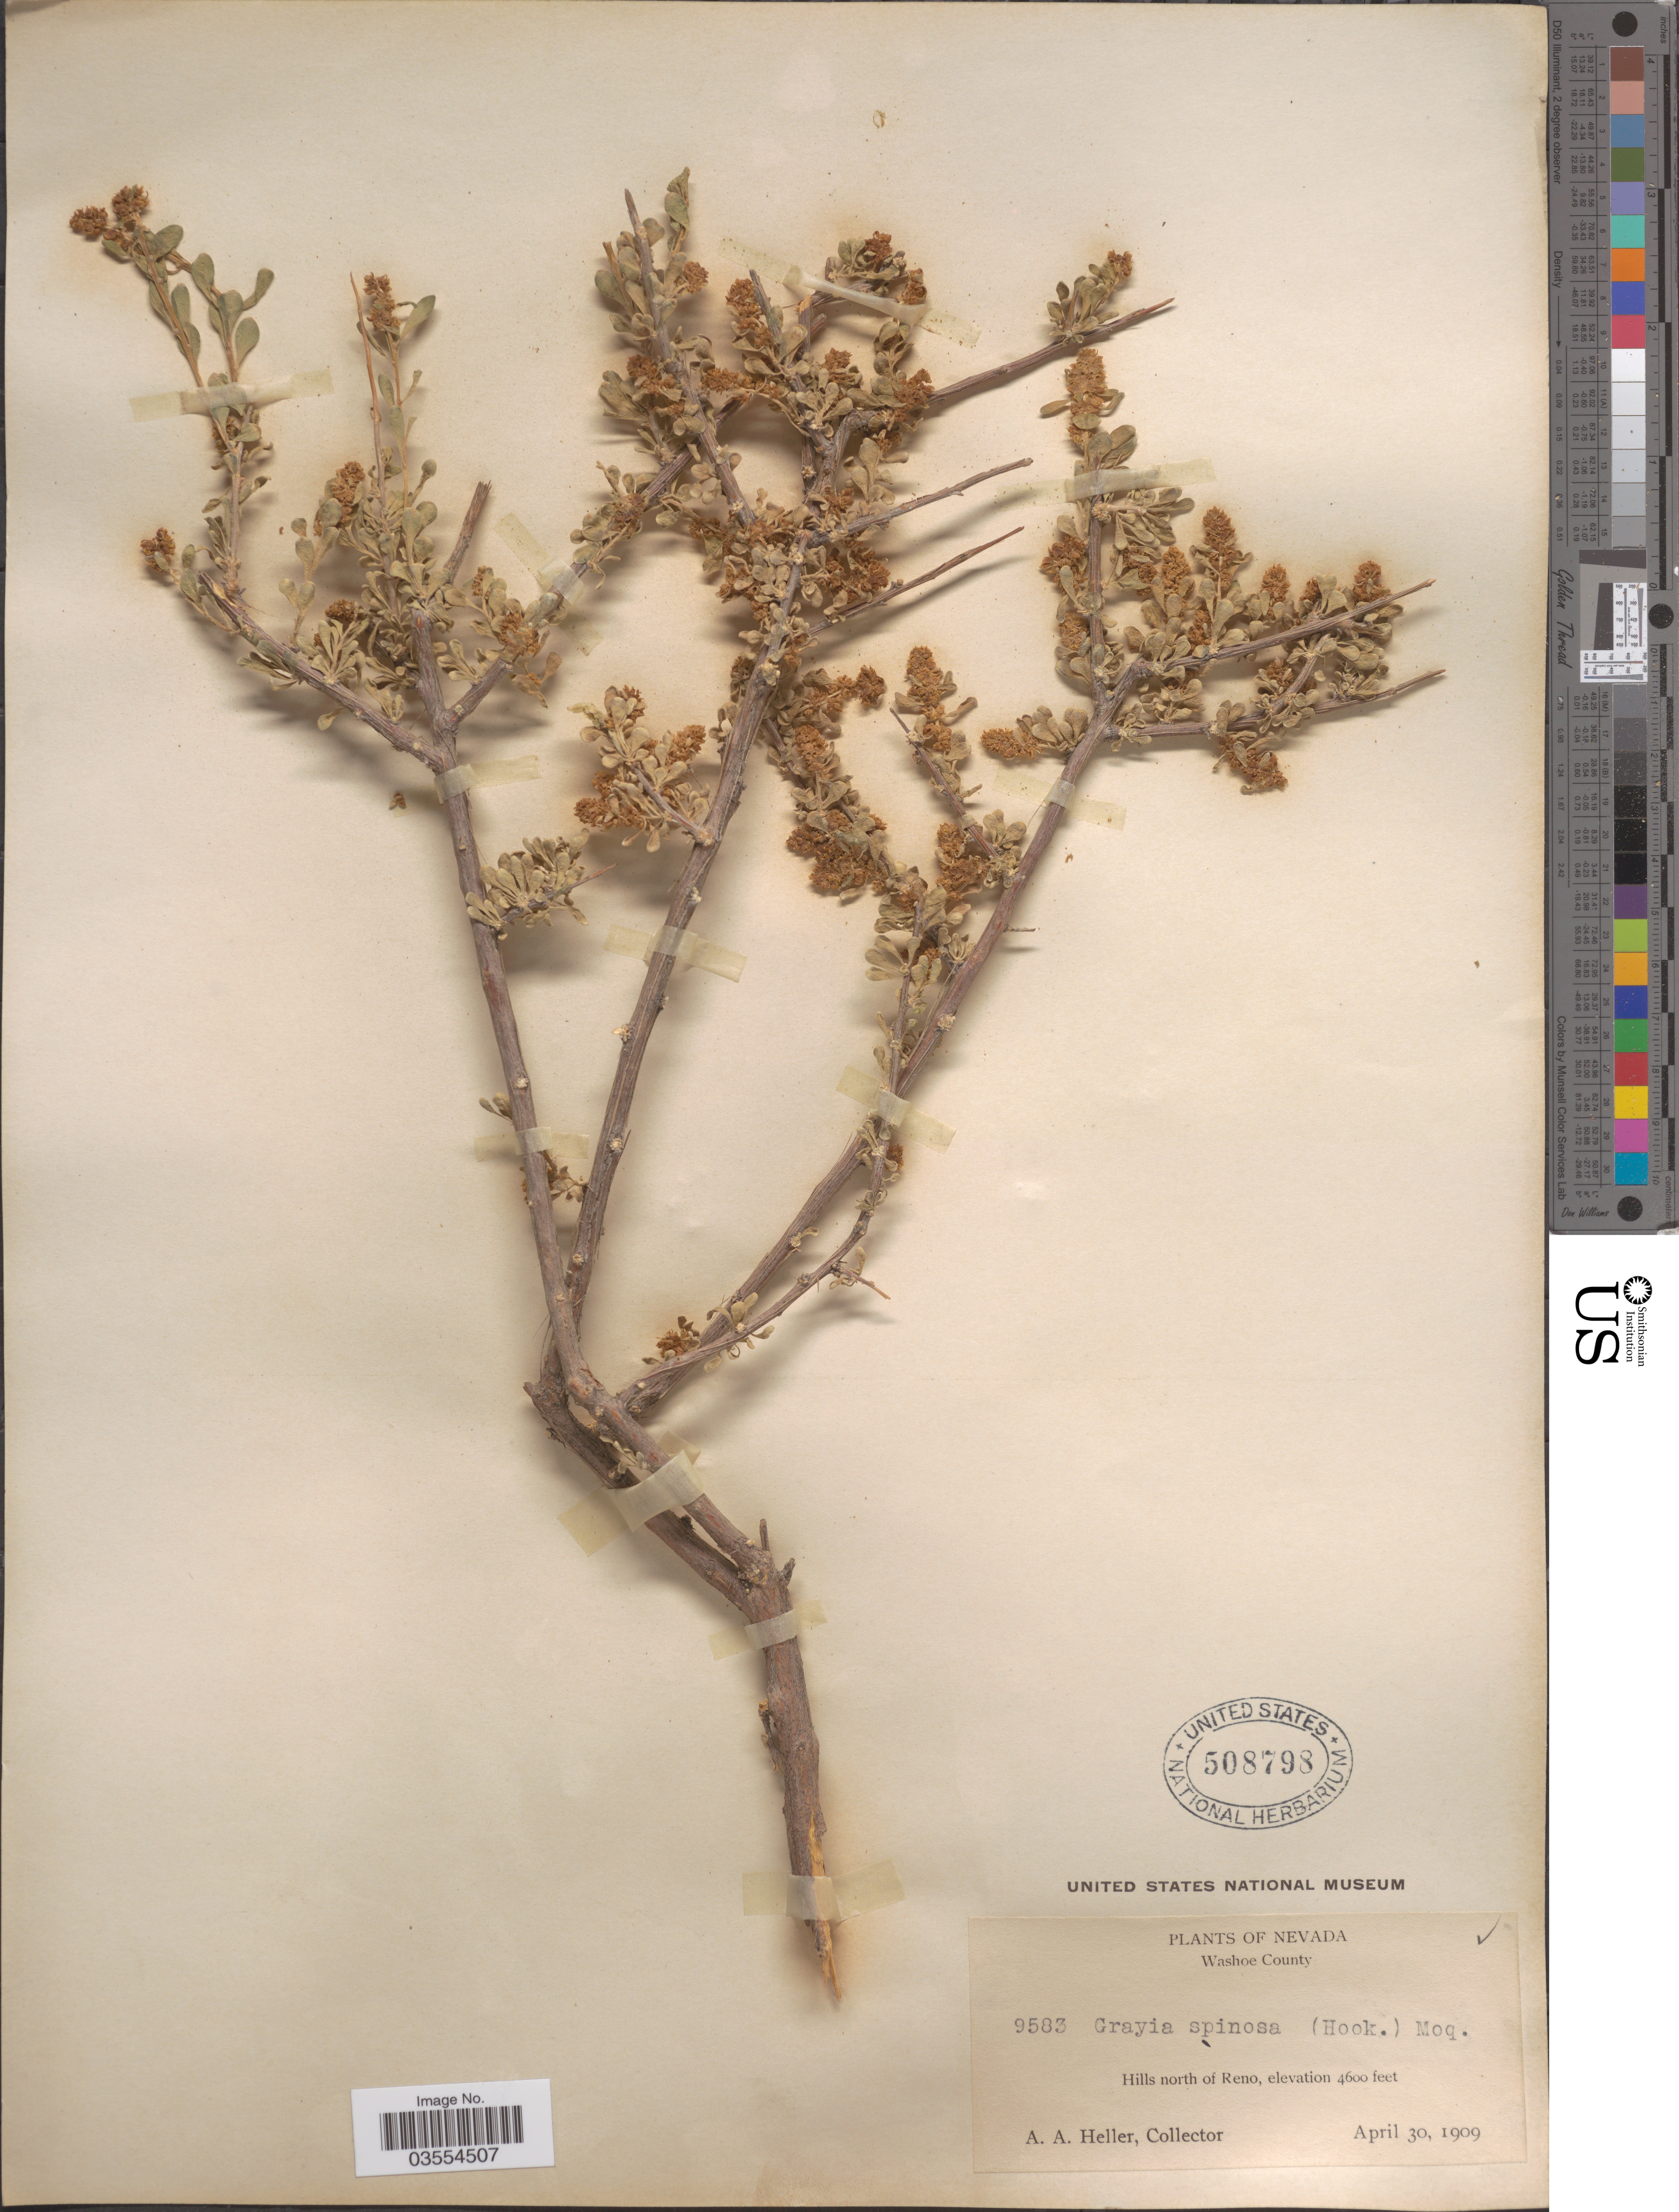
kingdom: Plantae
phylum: Tracheophyta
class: Magnoliopsida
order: Caryophyllales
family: Amaranthaceae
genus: Grayia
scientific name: Grayia spinosa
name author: (Hook.) Moq.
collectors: A. A. Heller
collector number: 9583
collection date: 1909-04-30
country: United States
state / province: Nevada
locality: Washoe County. Hills north of Reno.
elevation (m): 1402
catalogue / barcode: US 508798